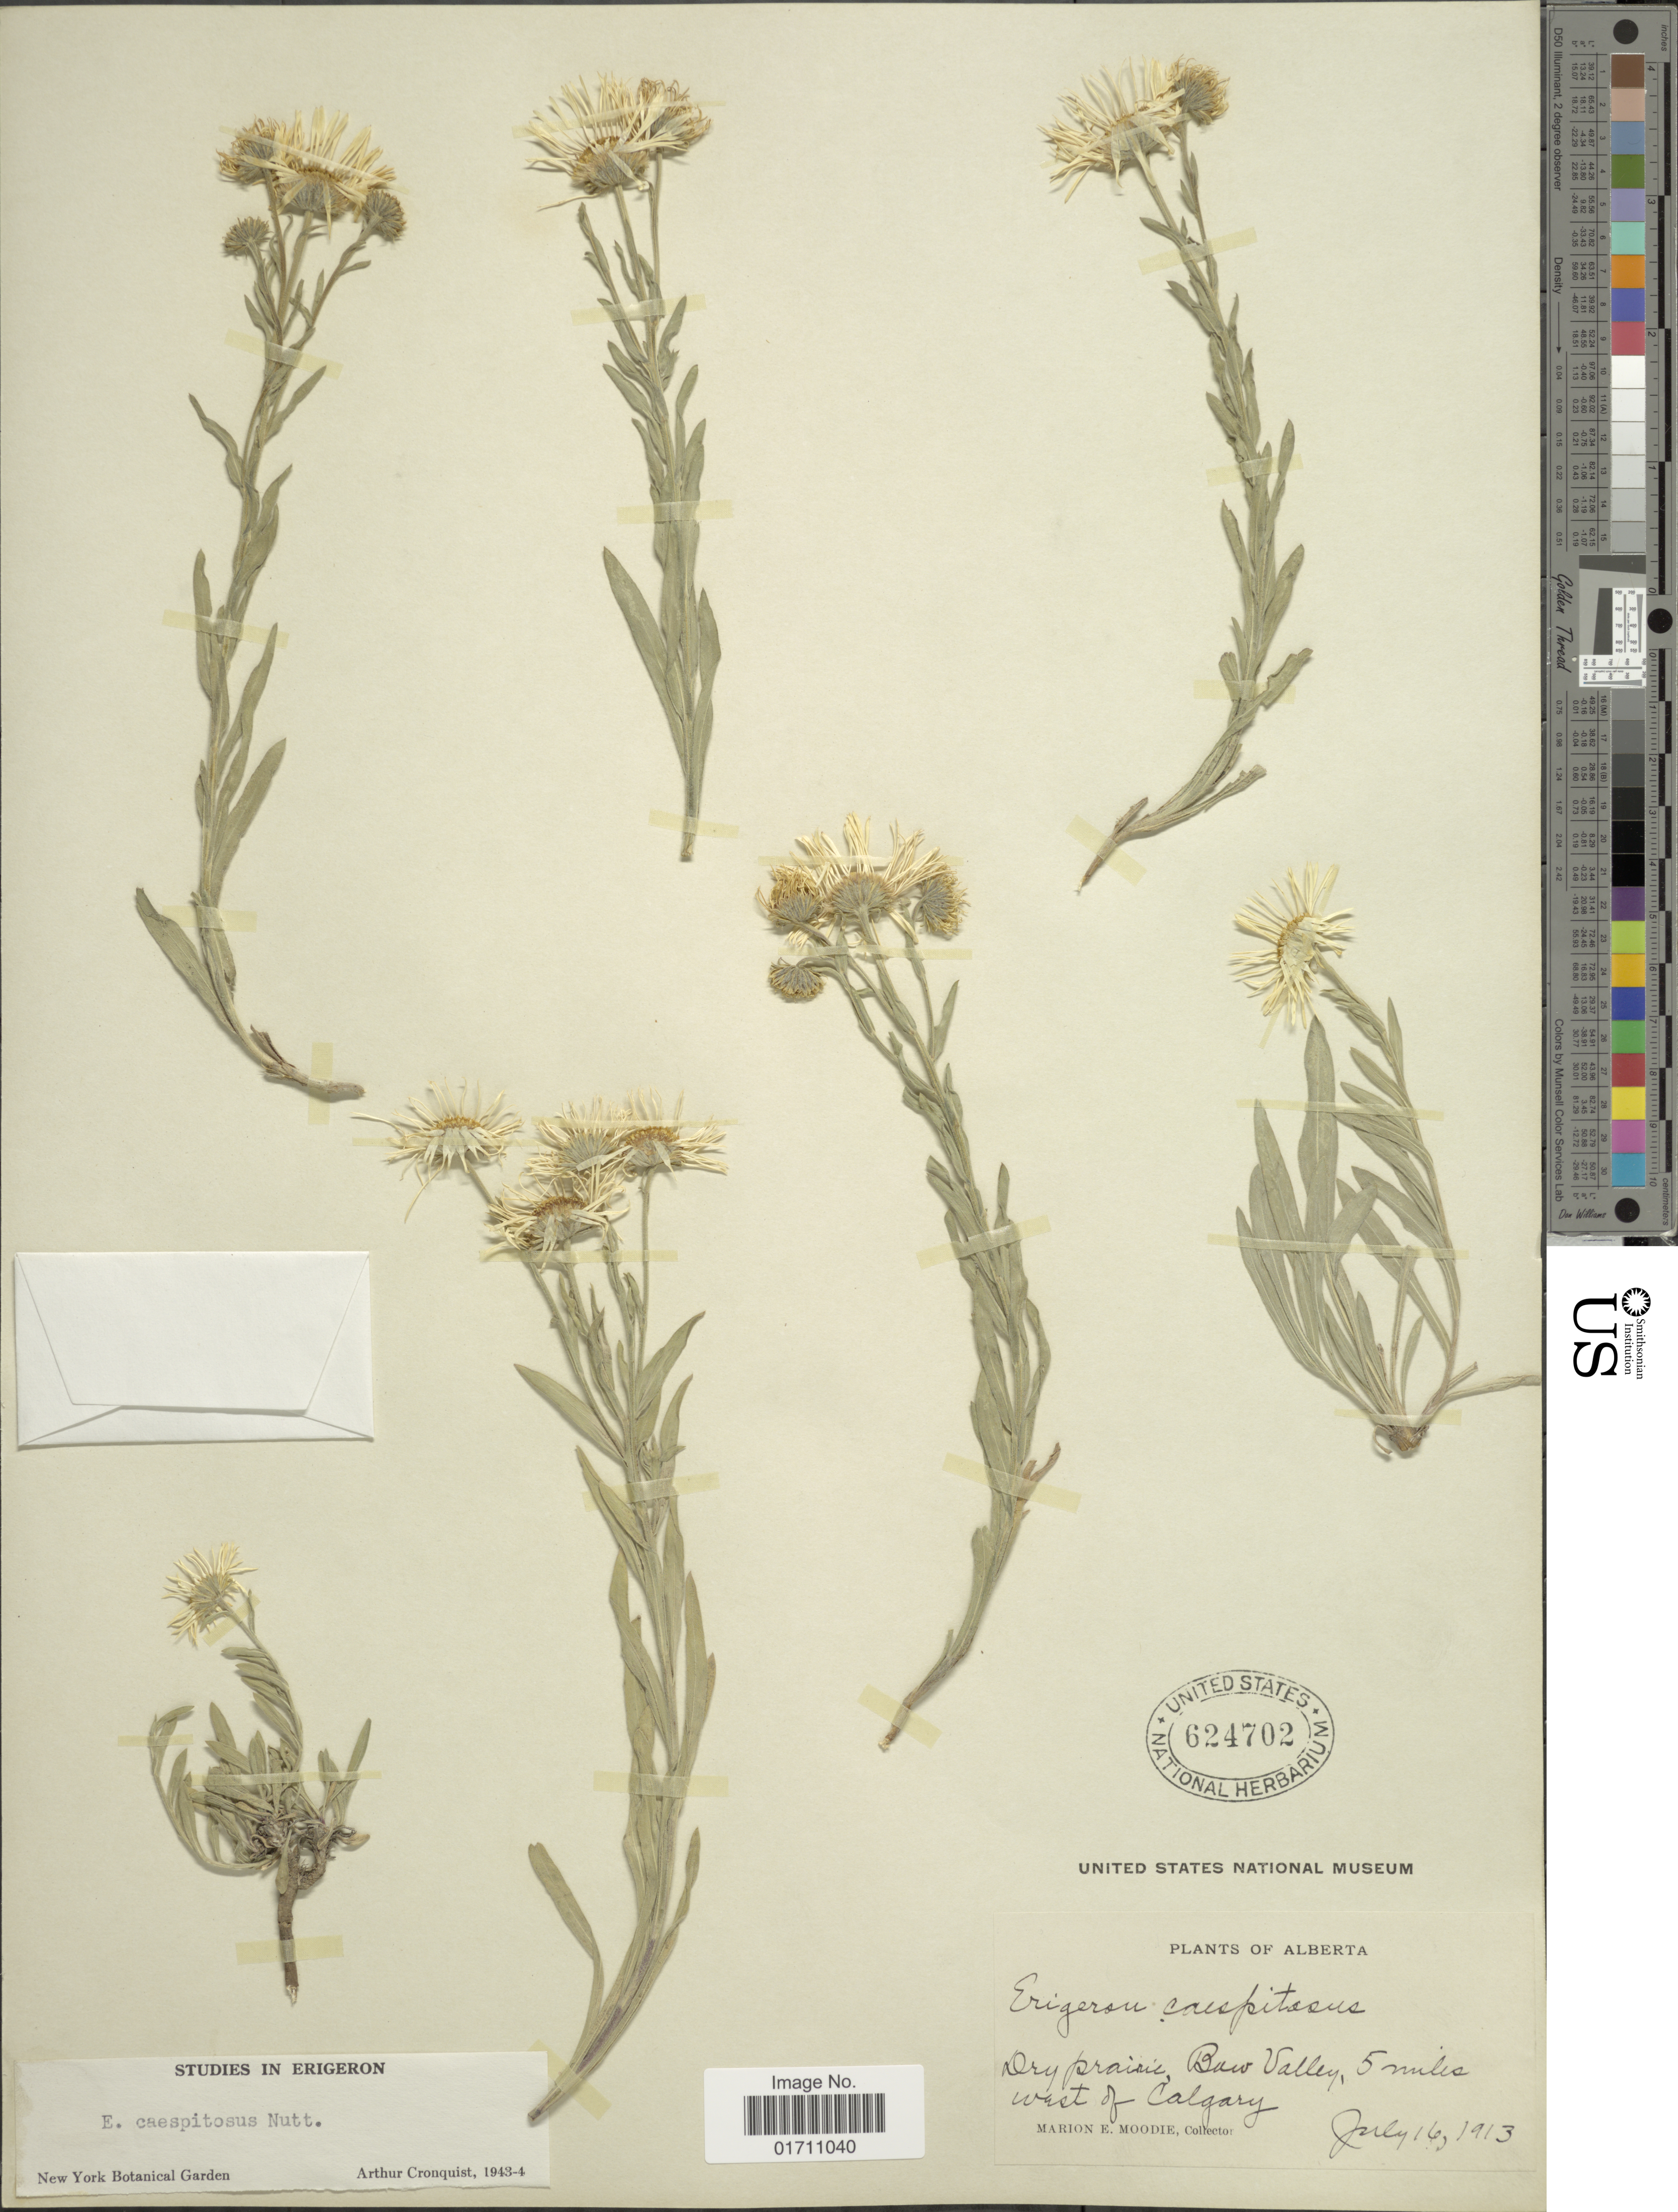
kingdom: Plantae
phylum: Tracheophyta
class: Magnoliopsida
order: Asterales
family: Asteraceae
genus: Erigeron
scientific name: Erigeron caespitosus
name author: Nutt.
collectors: M. E. Moodie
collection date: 1913-07-16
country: Canada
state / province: Alberta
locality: Dry prairie, Baw Valley, 5 miles west of Calgary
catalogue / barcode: US 624702